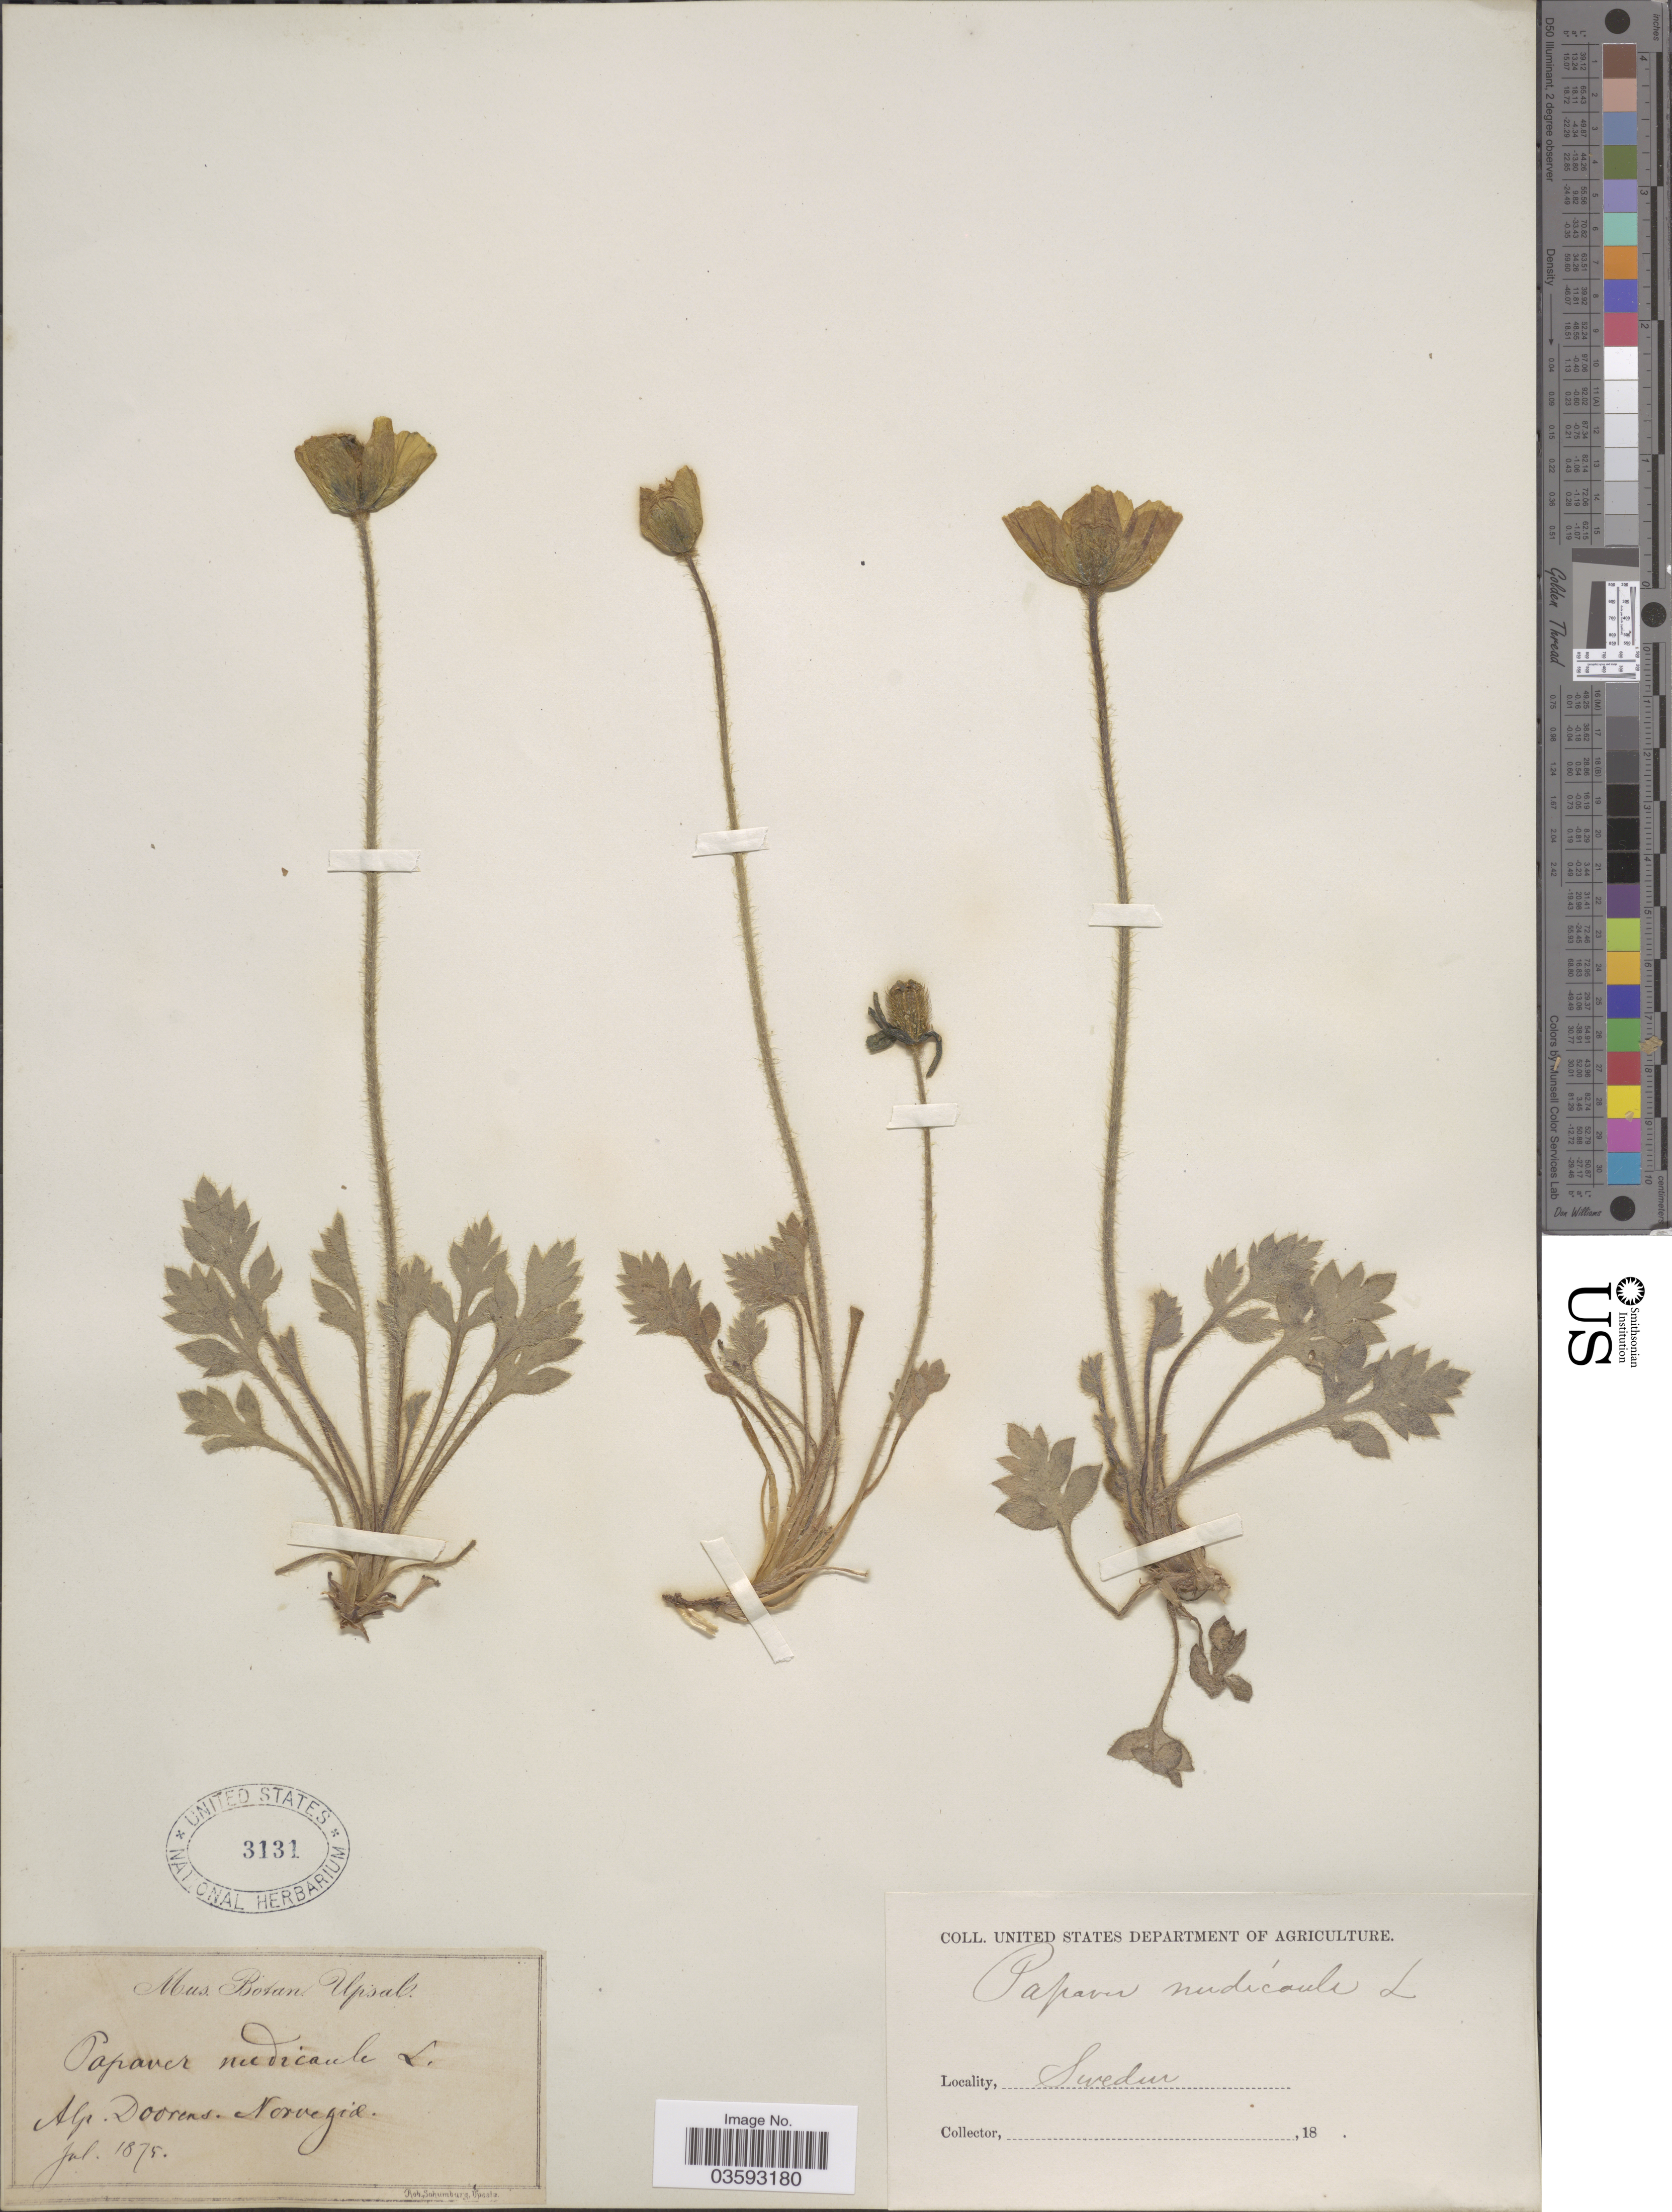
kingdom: Plantae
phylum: Tracheophyta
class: Magnoliopsida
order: Ranunculales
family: Papaveraceae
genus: Papaver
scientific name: Papaver nudicaule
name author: L.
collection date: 1875-07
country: Norway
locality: Alp. Dovrens. Norvegiæ.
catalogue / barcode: US 3131